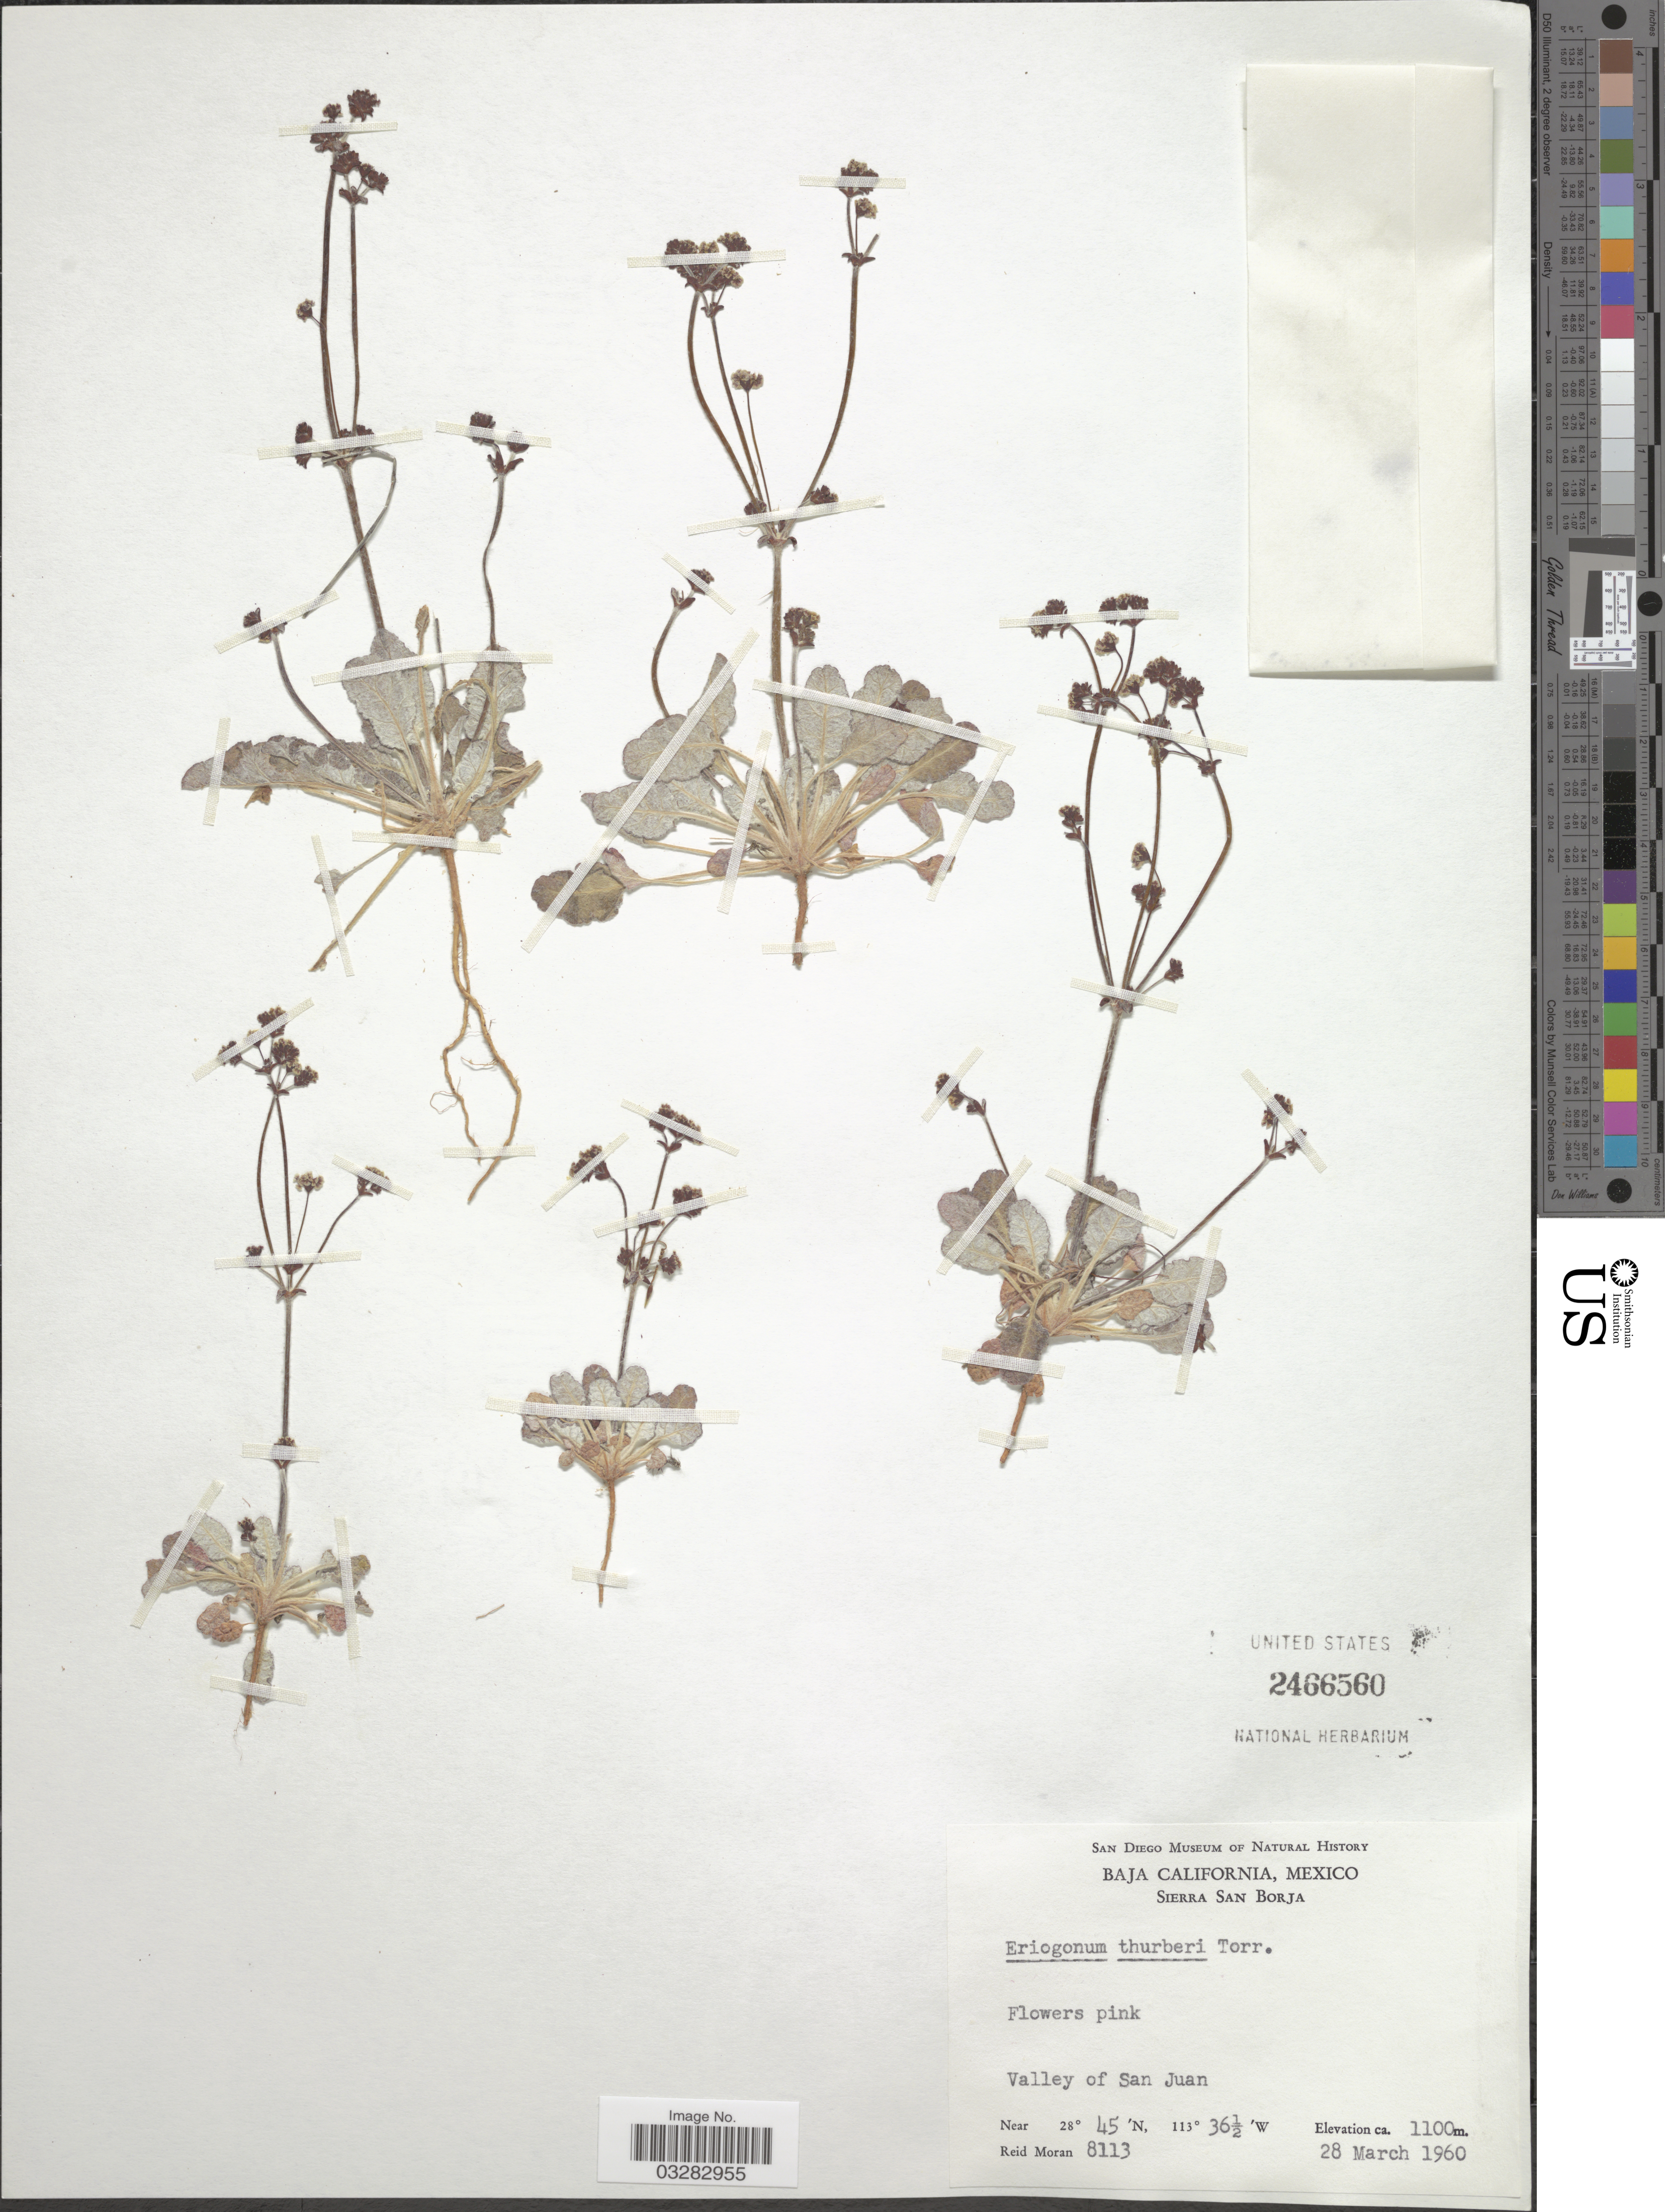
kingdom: Plantae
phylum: Tracheophyta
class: Magnoliopsida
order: Caryophyllales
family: Polygonaceae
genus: Eriogonum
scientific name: Eriogonum thurberi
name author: Torr.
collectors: R. Moran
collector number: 8113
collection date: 1960-03-28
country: Mexico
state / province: Baja California Norte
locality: Sierra San Borja. Valley of San Juan.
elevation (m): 1100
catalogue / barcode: US 2466560